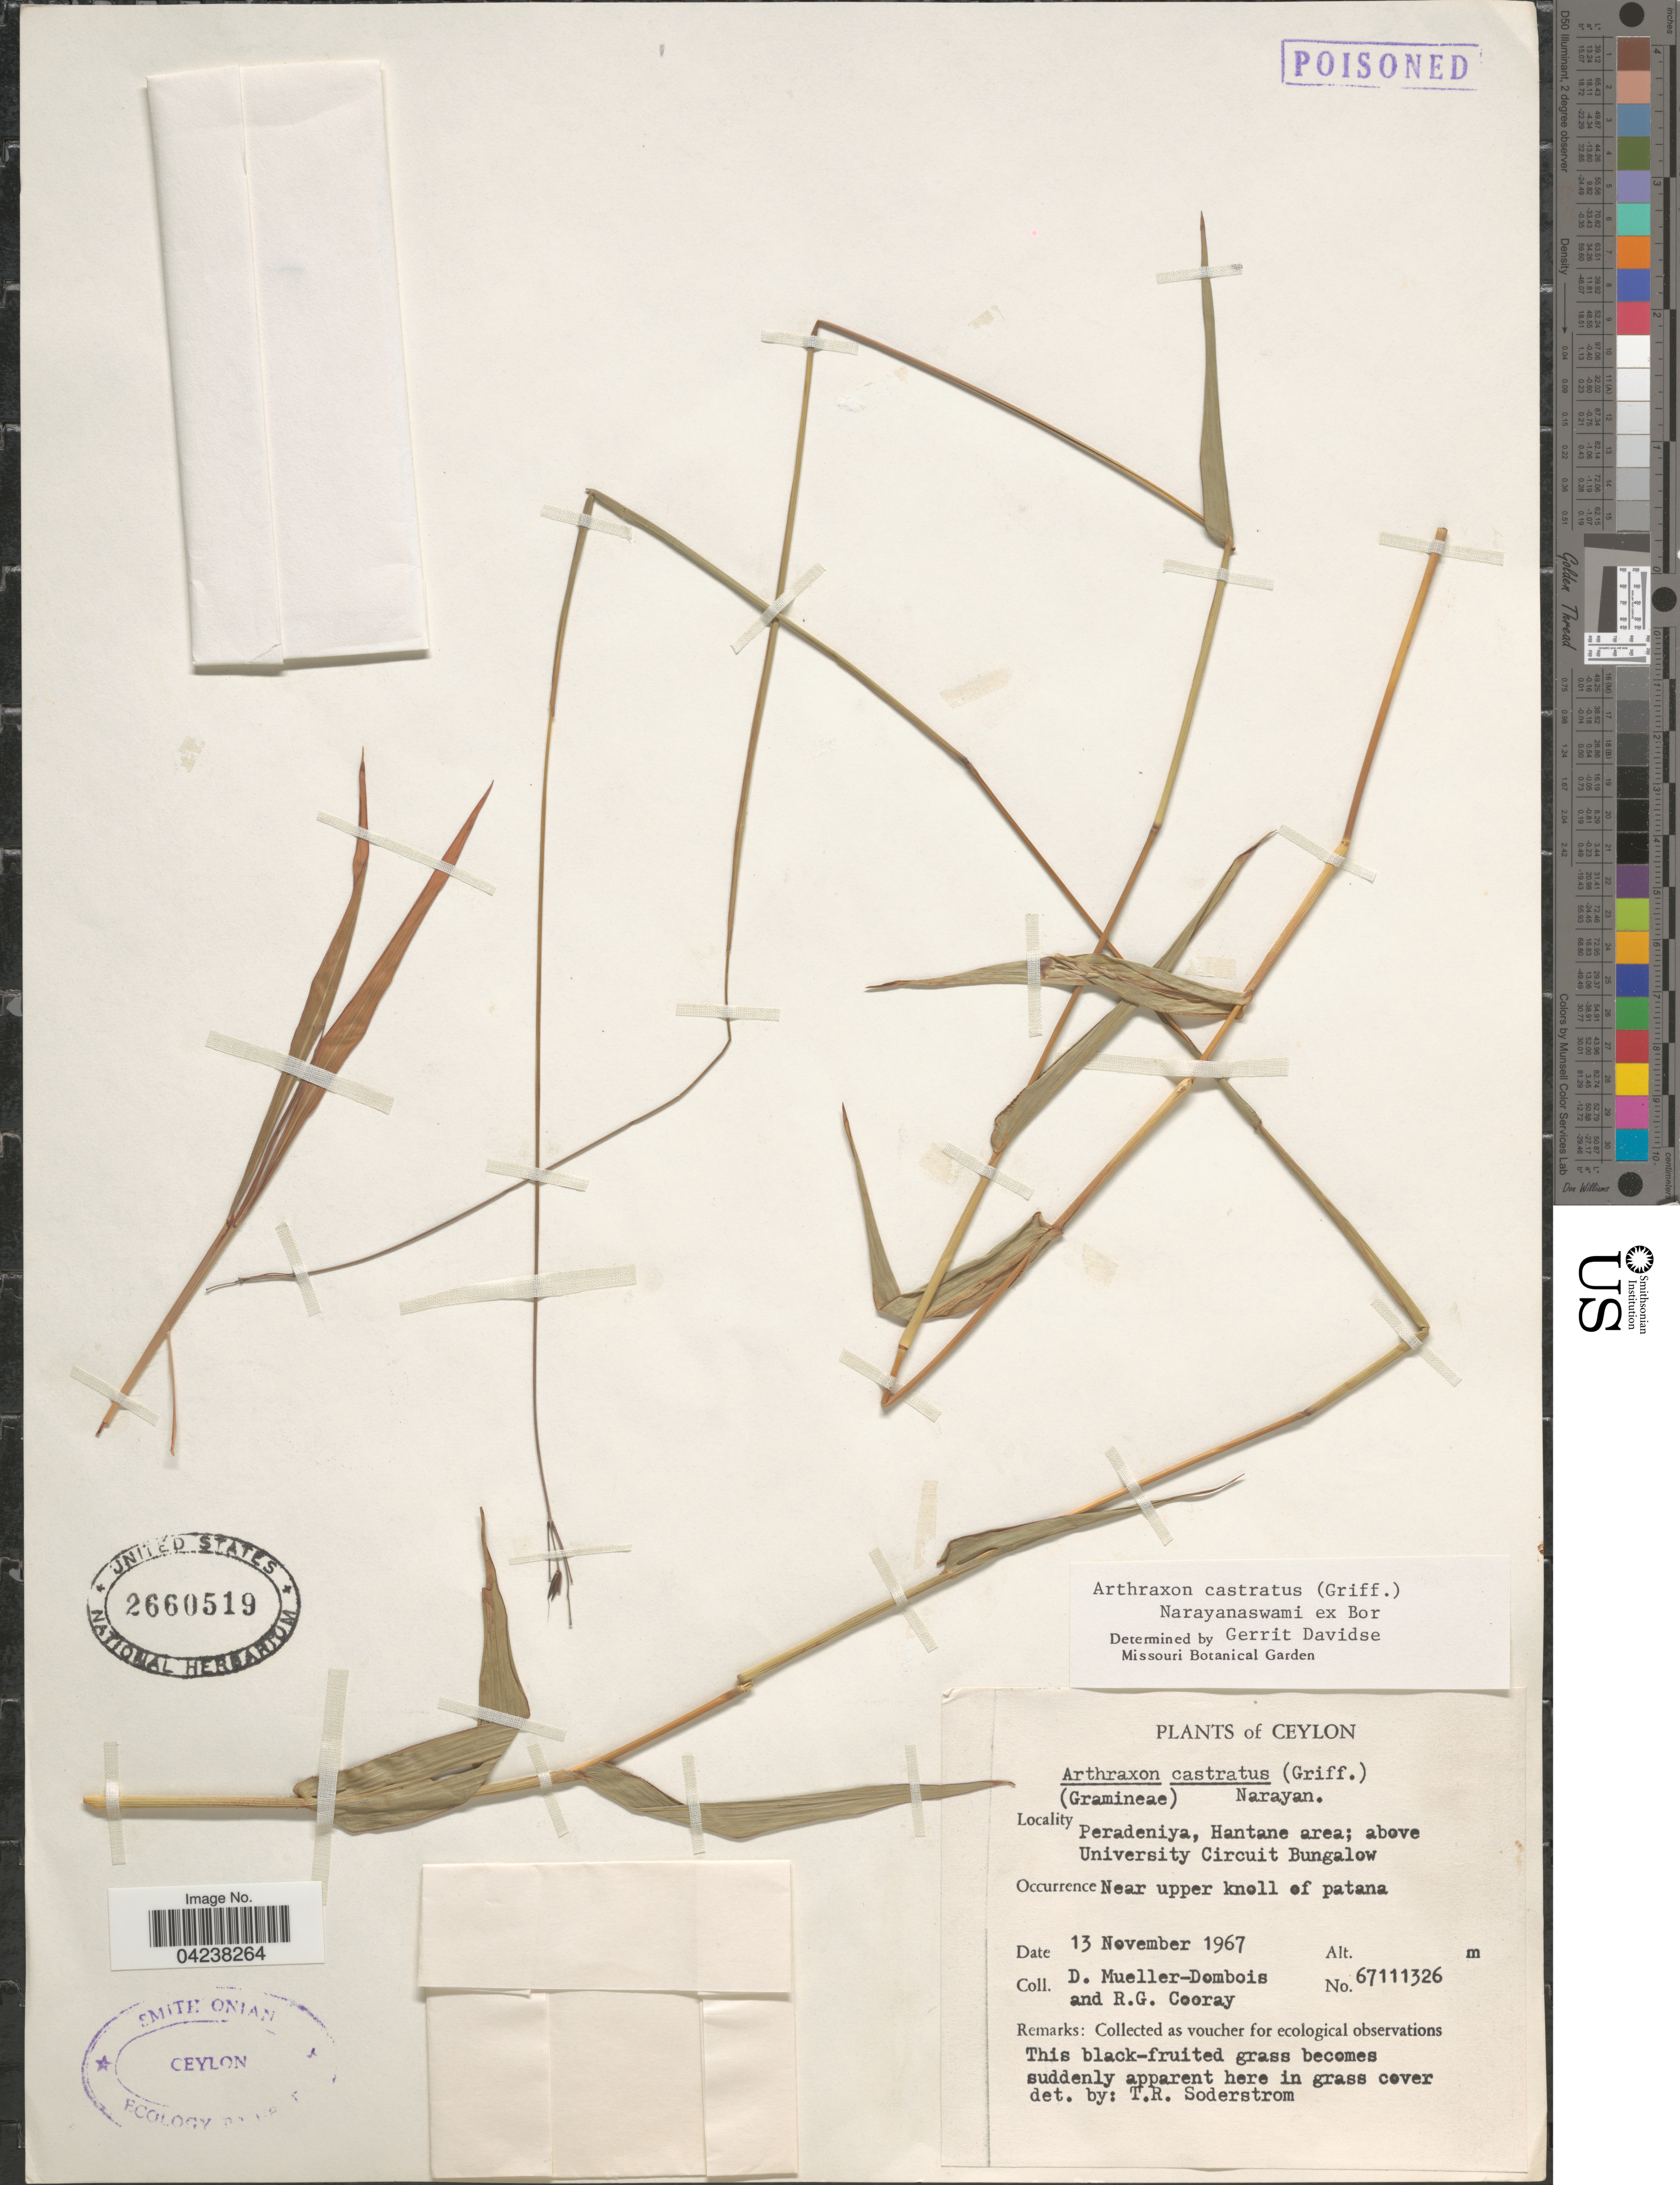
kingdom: Plantae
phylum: Tracheophyta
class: Liliopsida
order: Poales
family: Poaceae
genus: Arthraxon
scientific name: Arthraxon castratus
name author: (Griff.) V. Naray. ex Bor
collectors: D. Mueller-Dombois & R. Cooray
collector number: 67111326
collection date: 1967-11-13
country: Sri Lanka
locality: Ceylon. Peradeniya, Hantane area; above University Circuit Bungalow.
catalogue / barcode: US 2660519